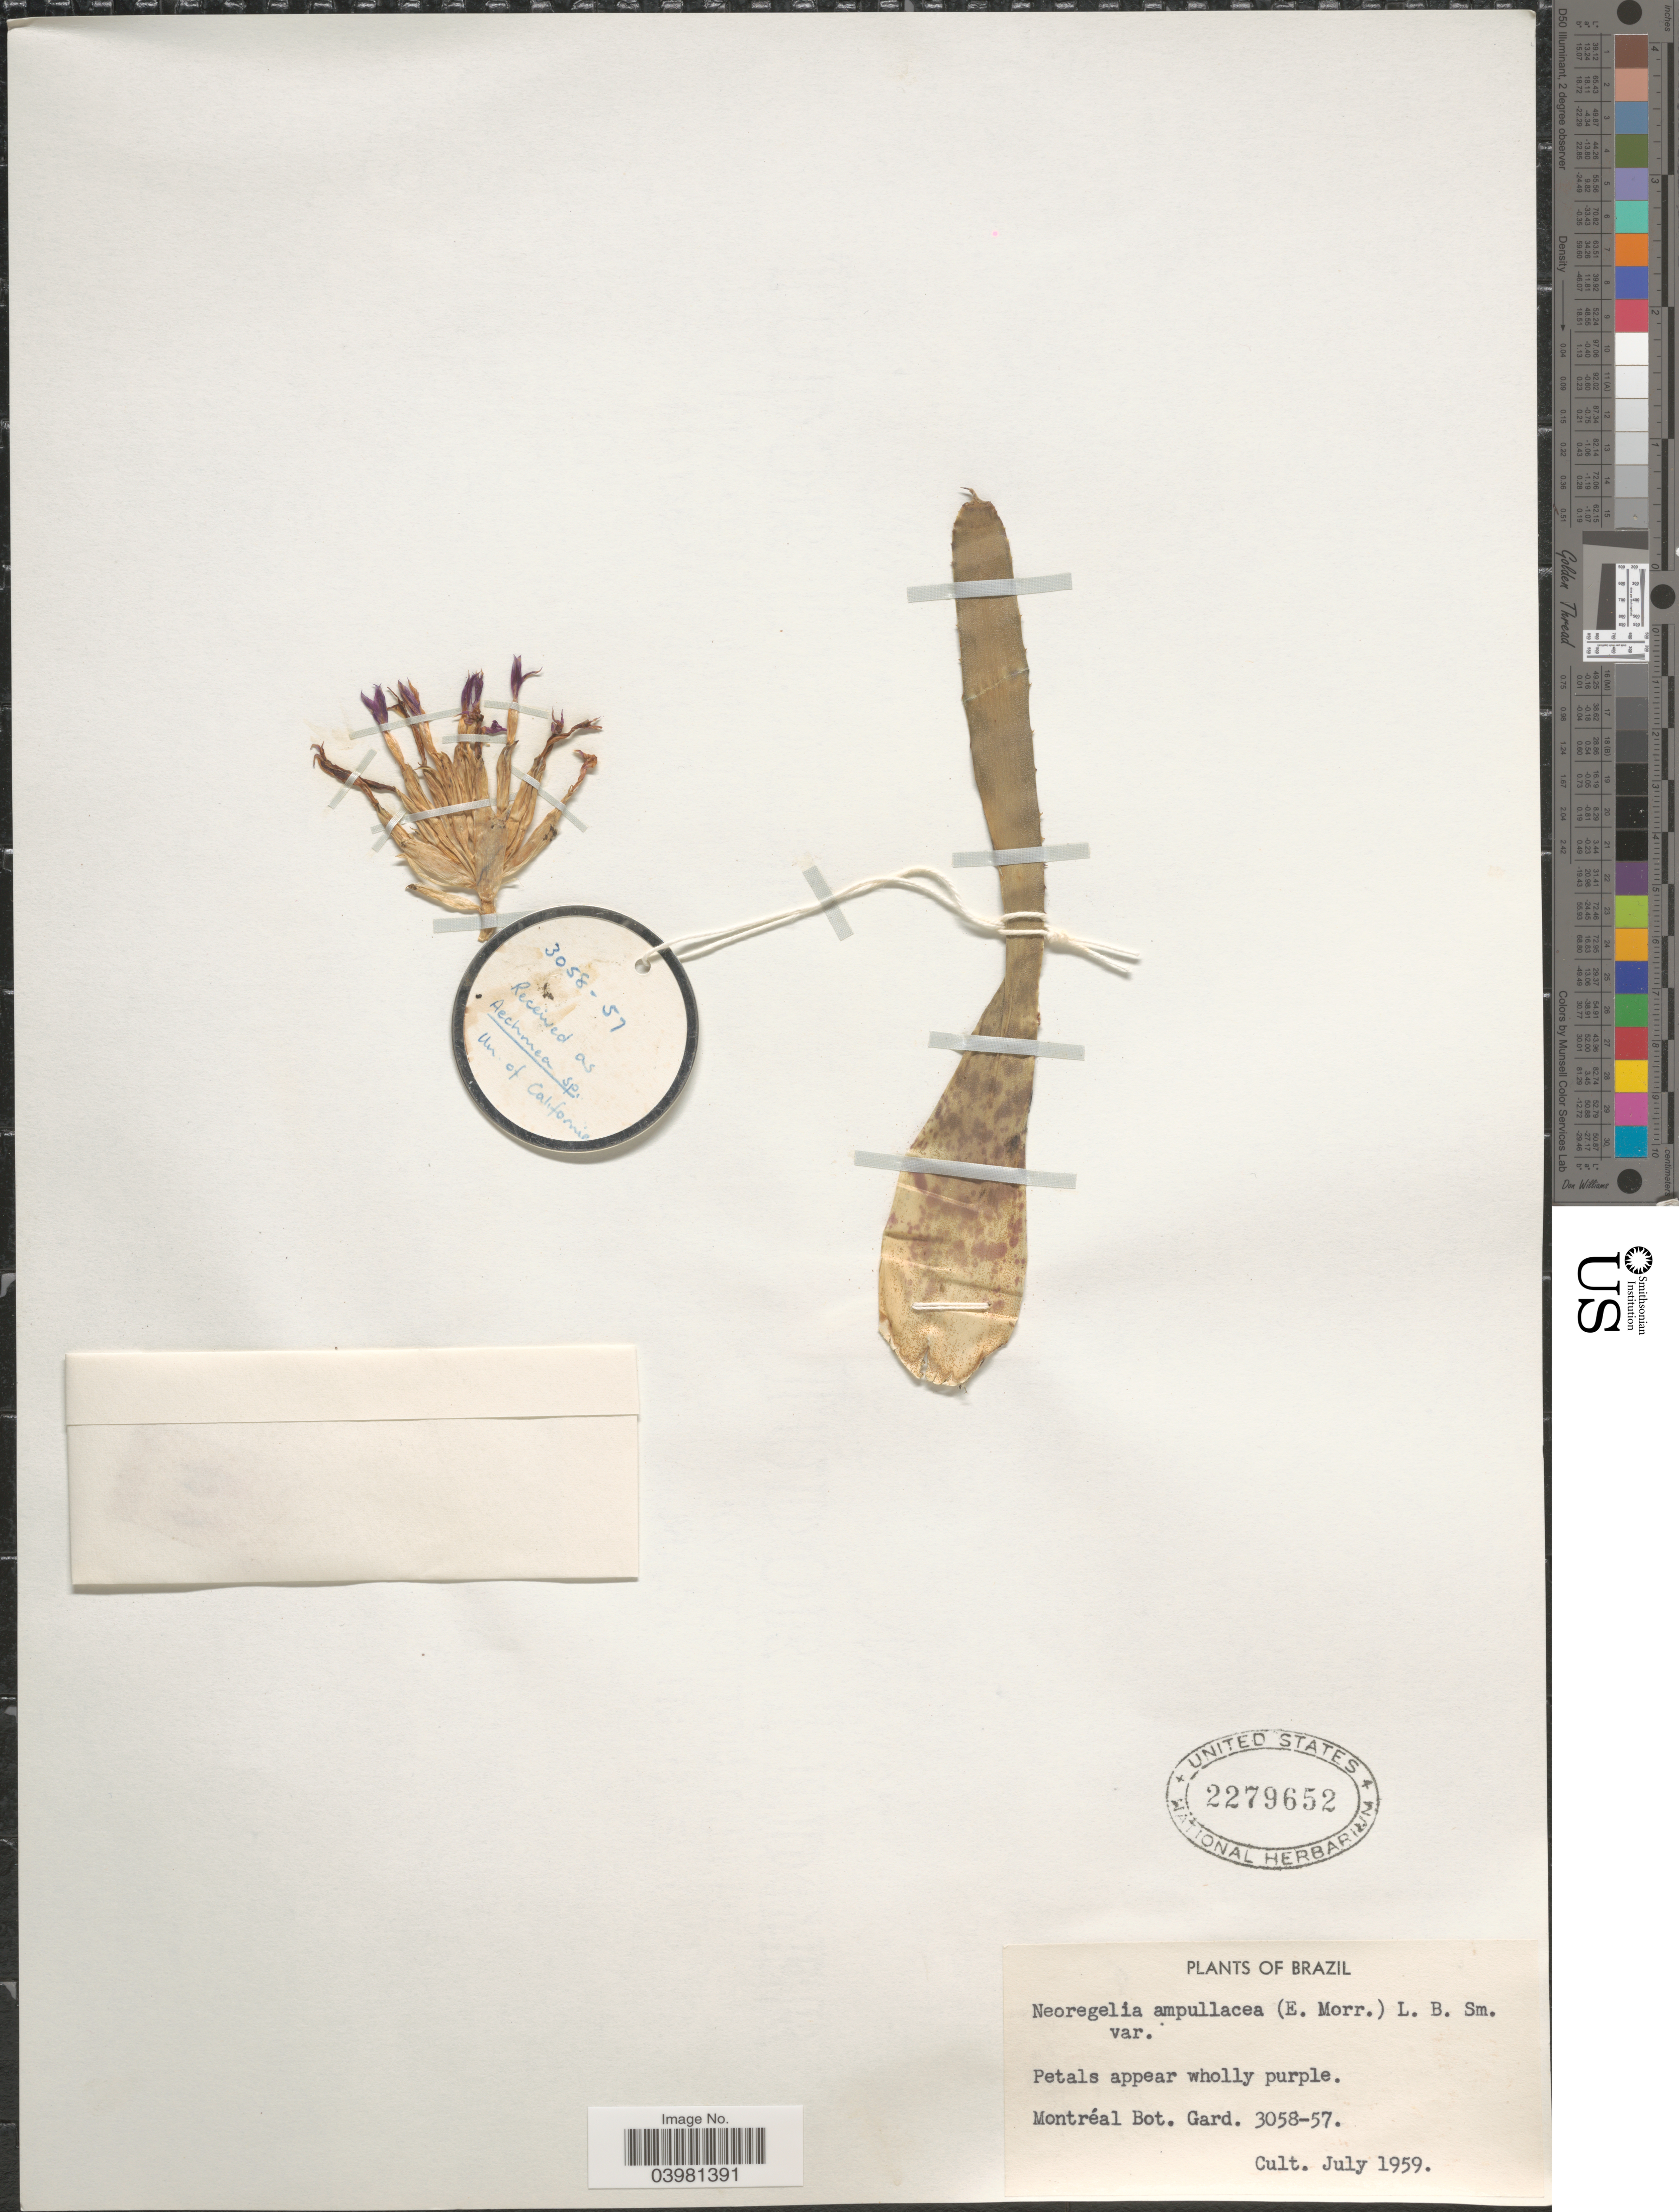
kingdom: Plantae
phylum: Tracheophyta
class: Liliopsida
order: Poales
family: Bromeliaceae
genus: Neoregelia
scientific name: Neoregelia ampullacea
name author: (É. Morren) L.B. Sm.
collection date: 1959-07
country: Canada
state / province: Quebec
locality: Montréal Bot. Garden. 3058-57.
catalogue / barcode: US 2279652